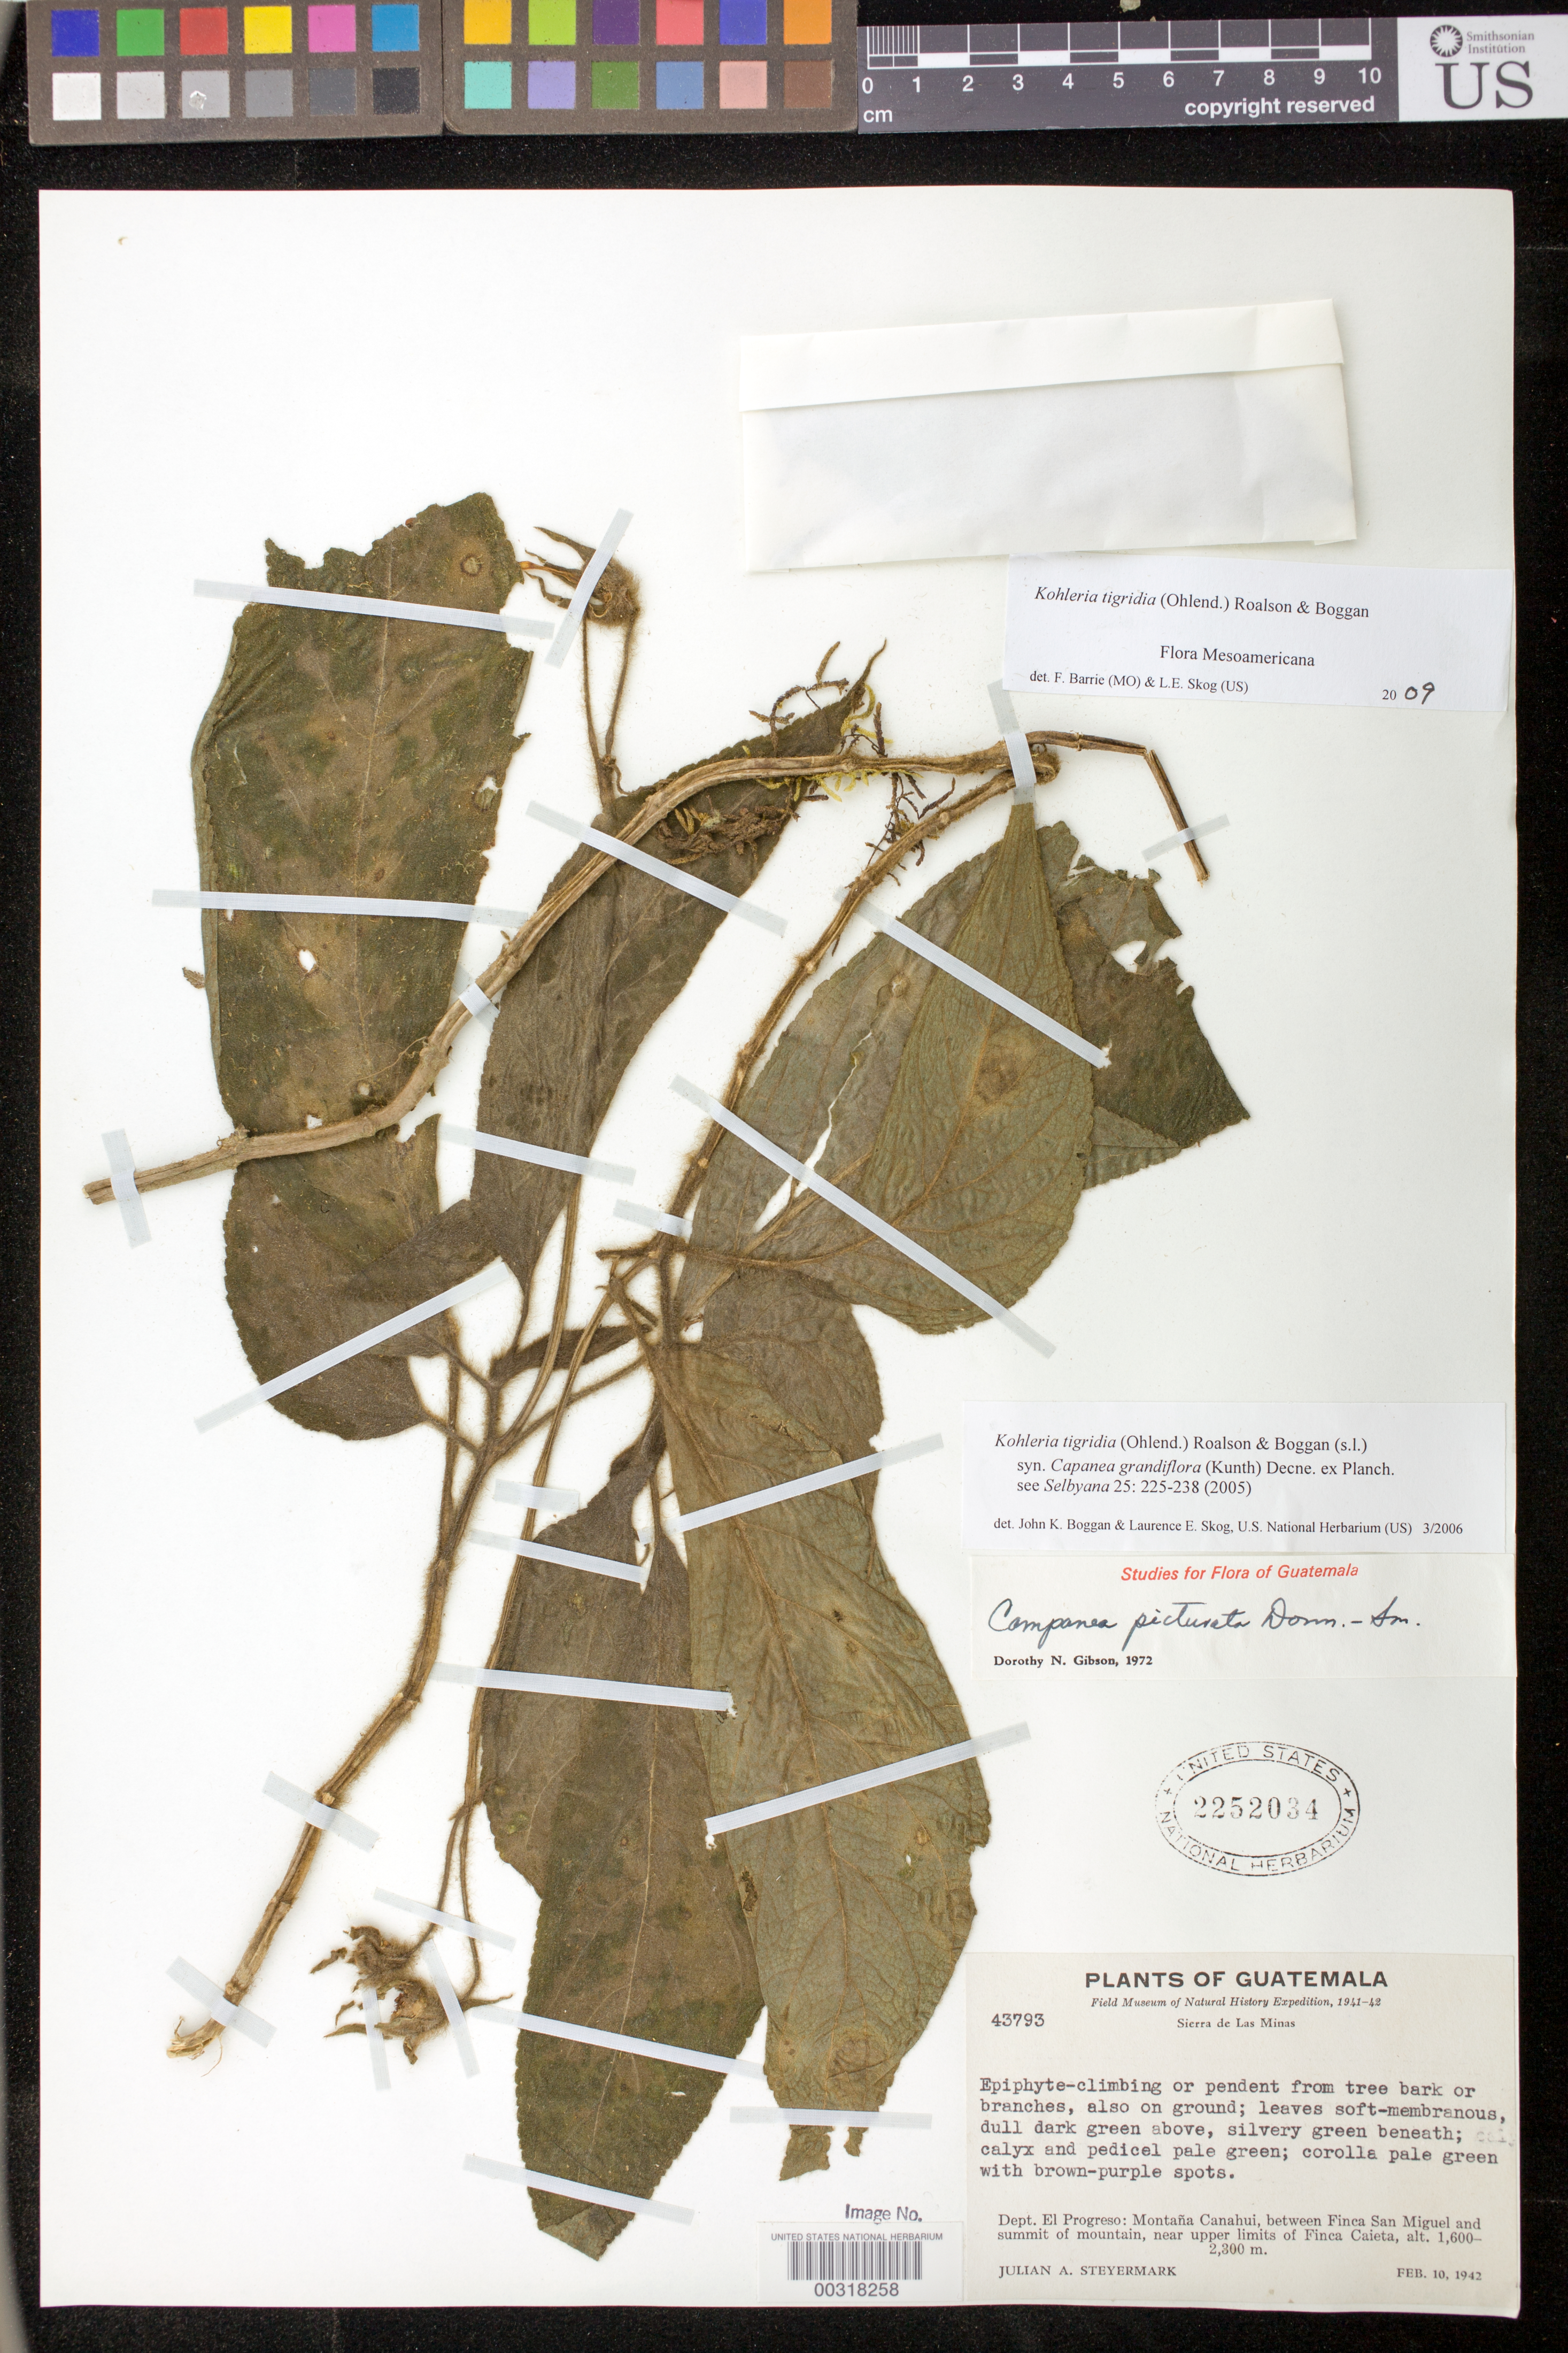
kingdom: Plantae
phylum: Tracheophyta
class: Magnoliopsida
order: Lamiales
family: Gesneriaceae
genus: Kohleria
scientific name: Kohleria tigridia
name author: (Ohlend.) Roalson & Boggan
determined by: Boggan, J. K.; Skog, L. E.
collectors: J. Steyermark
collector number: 43793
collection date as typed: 10 Feb 1942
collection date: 1942-02-10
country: Guatemala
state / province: El Progreso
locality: Montana Canahui, between Finca San Miguel and summit of mountain, near upper limitsof Finca Caieta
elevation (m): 1600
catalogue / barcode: US 2252034